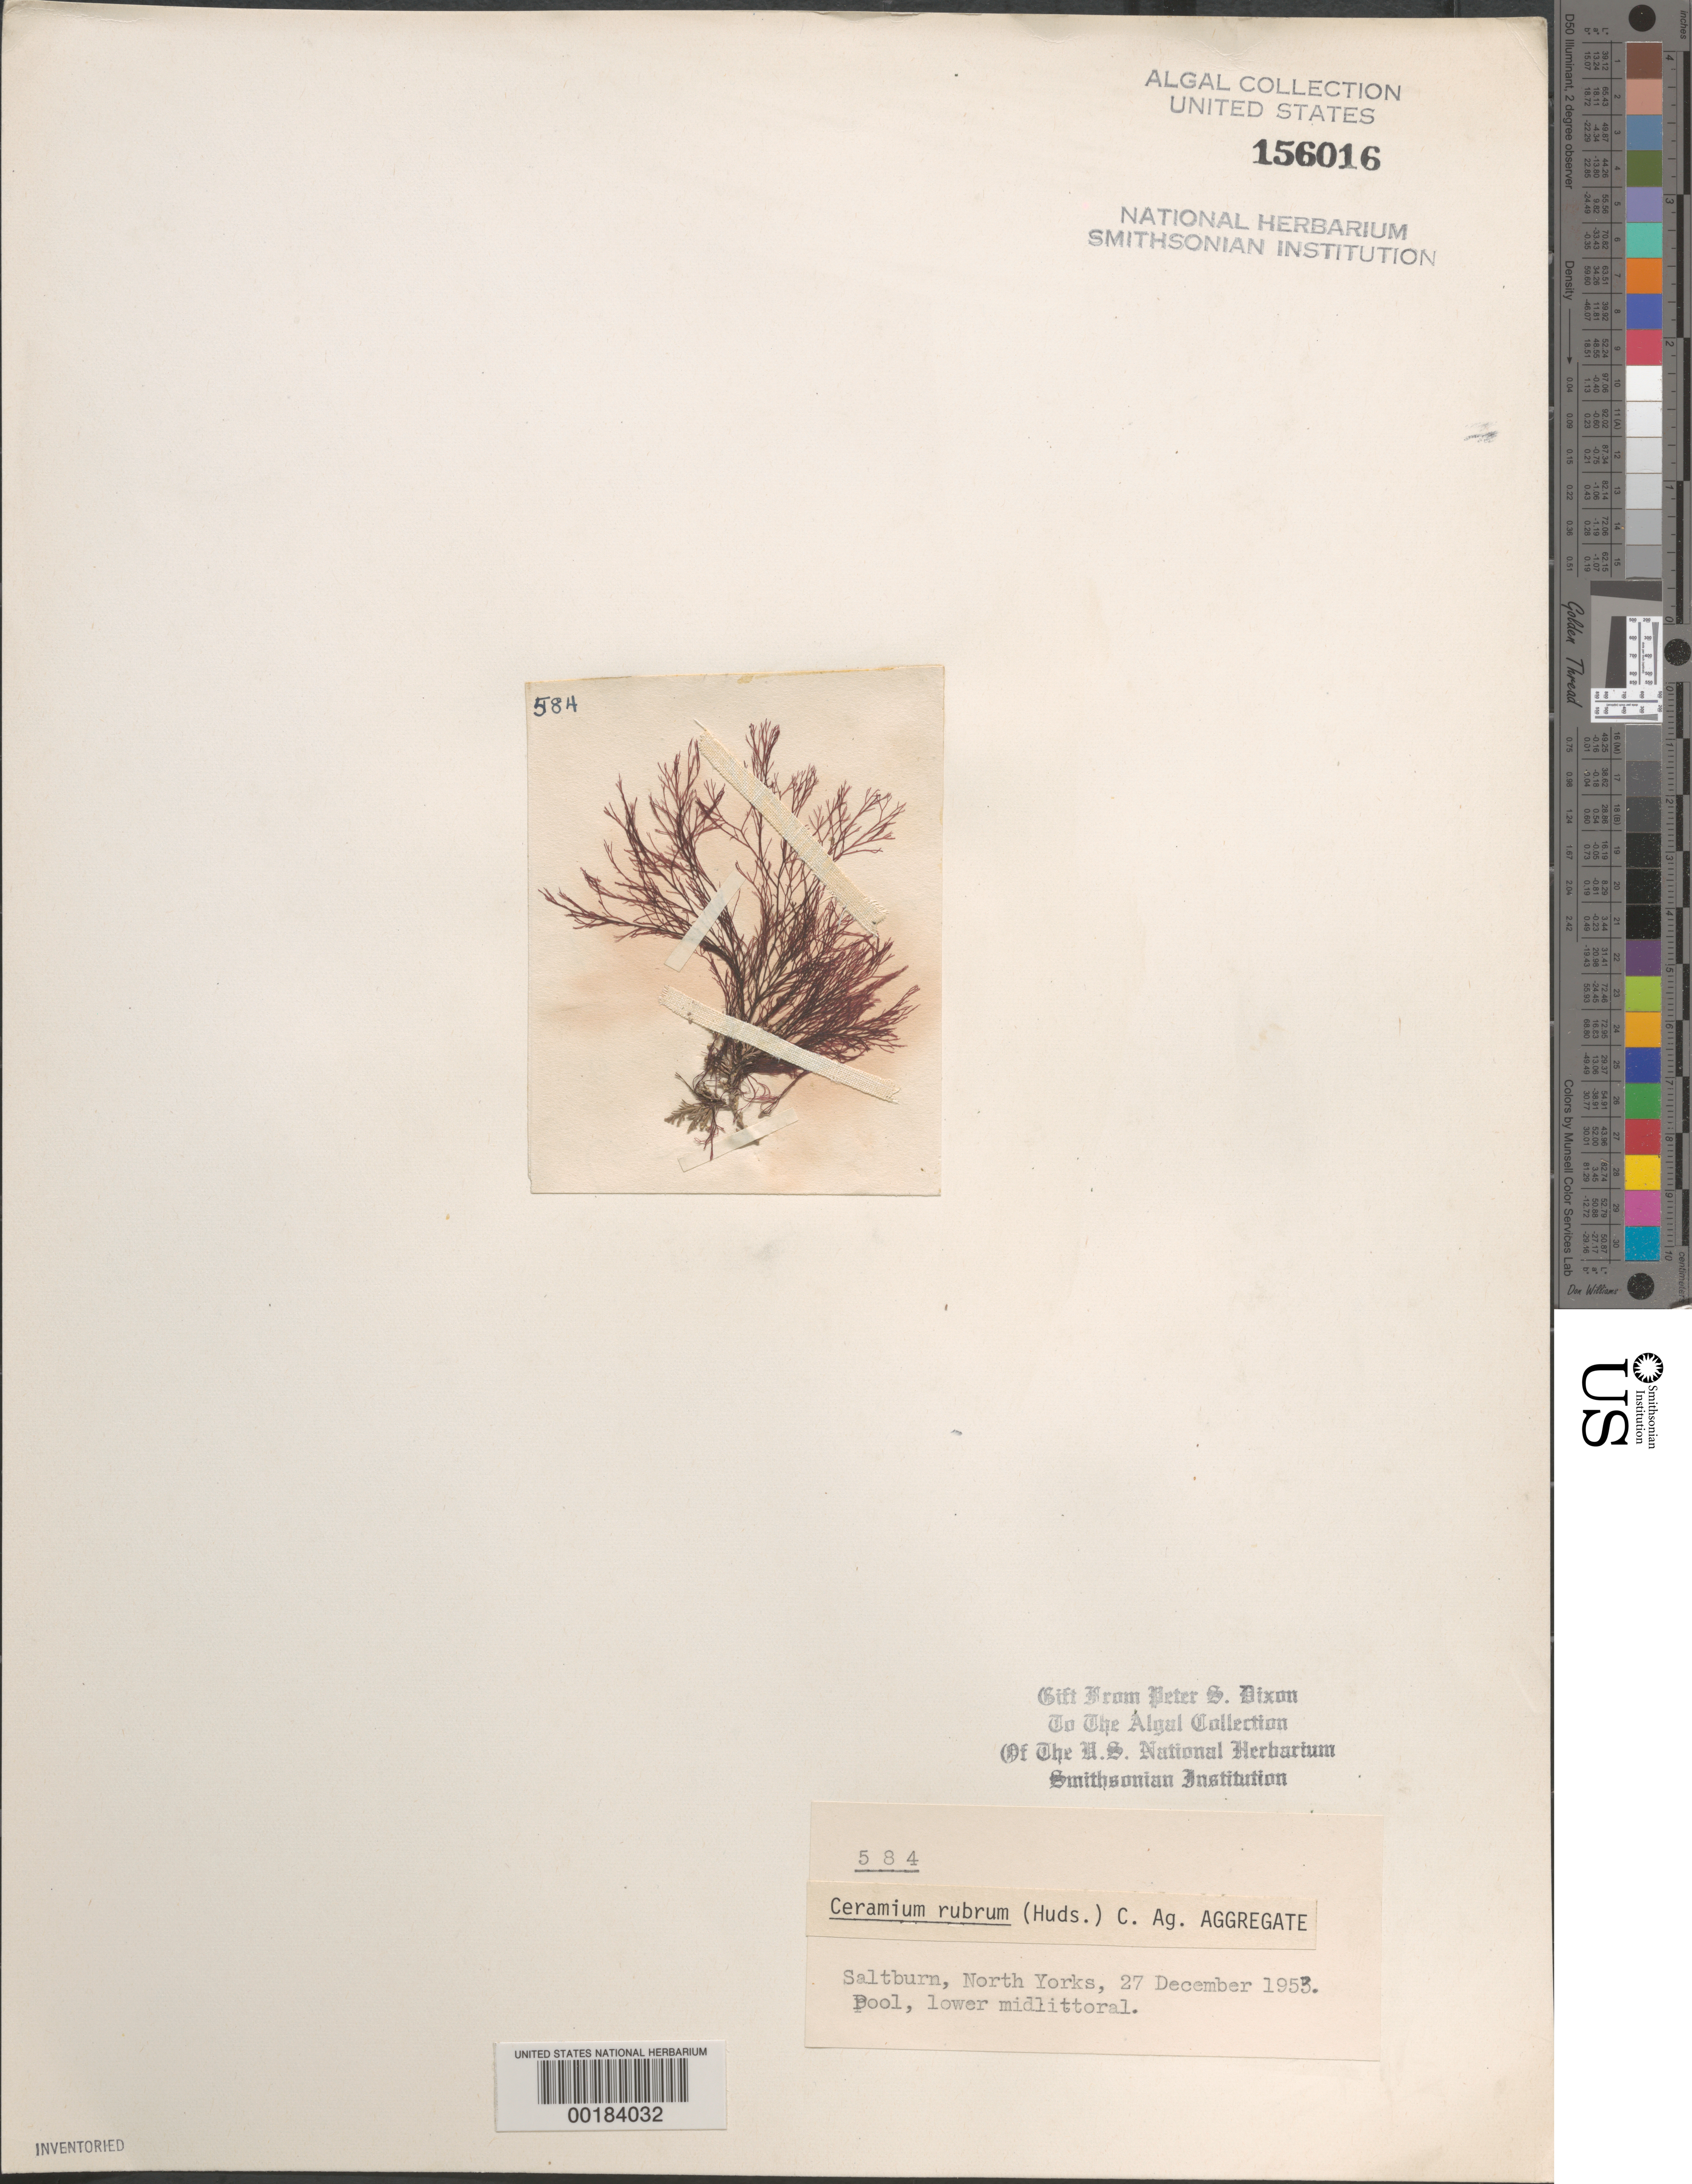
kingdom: Plantae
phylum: Rhodophyta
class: Florideophyceae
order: Ceramiales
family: Ceramiaceae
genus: Ceramium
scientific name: Ceramium rubrum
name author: C. Agardh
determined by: Dixon, P. S.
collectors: P. S. Dixon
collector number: PSD 584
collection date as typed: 27 Dec 1953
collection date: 1953-12-27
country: United Kingdom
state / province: England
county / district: North Yorkshire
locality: Saltburn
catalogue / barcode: US 156016